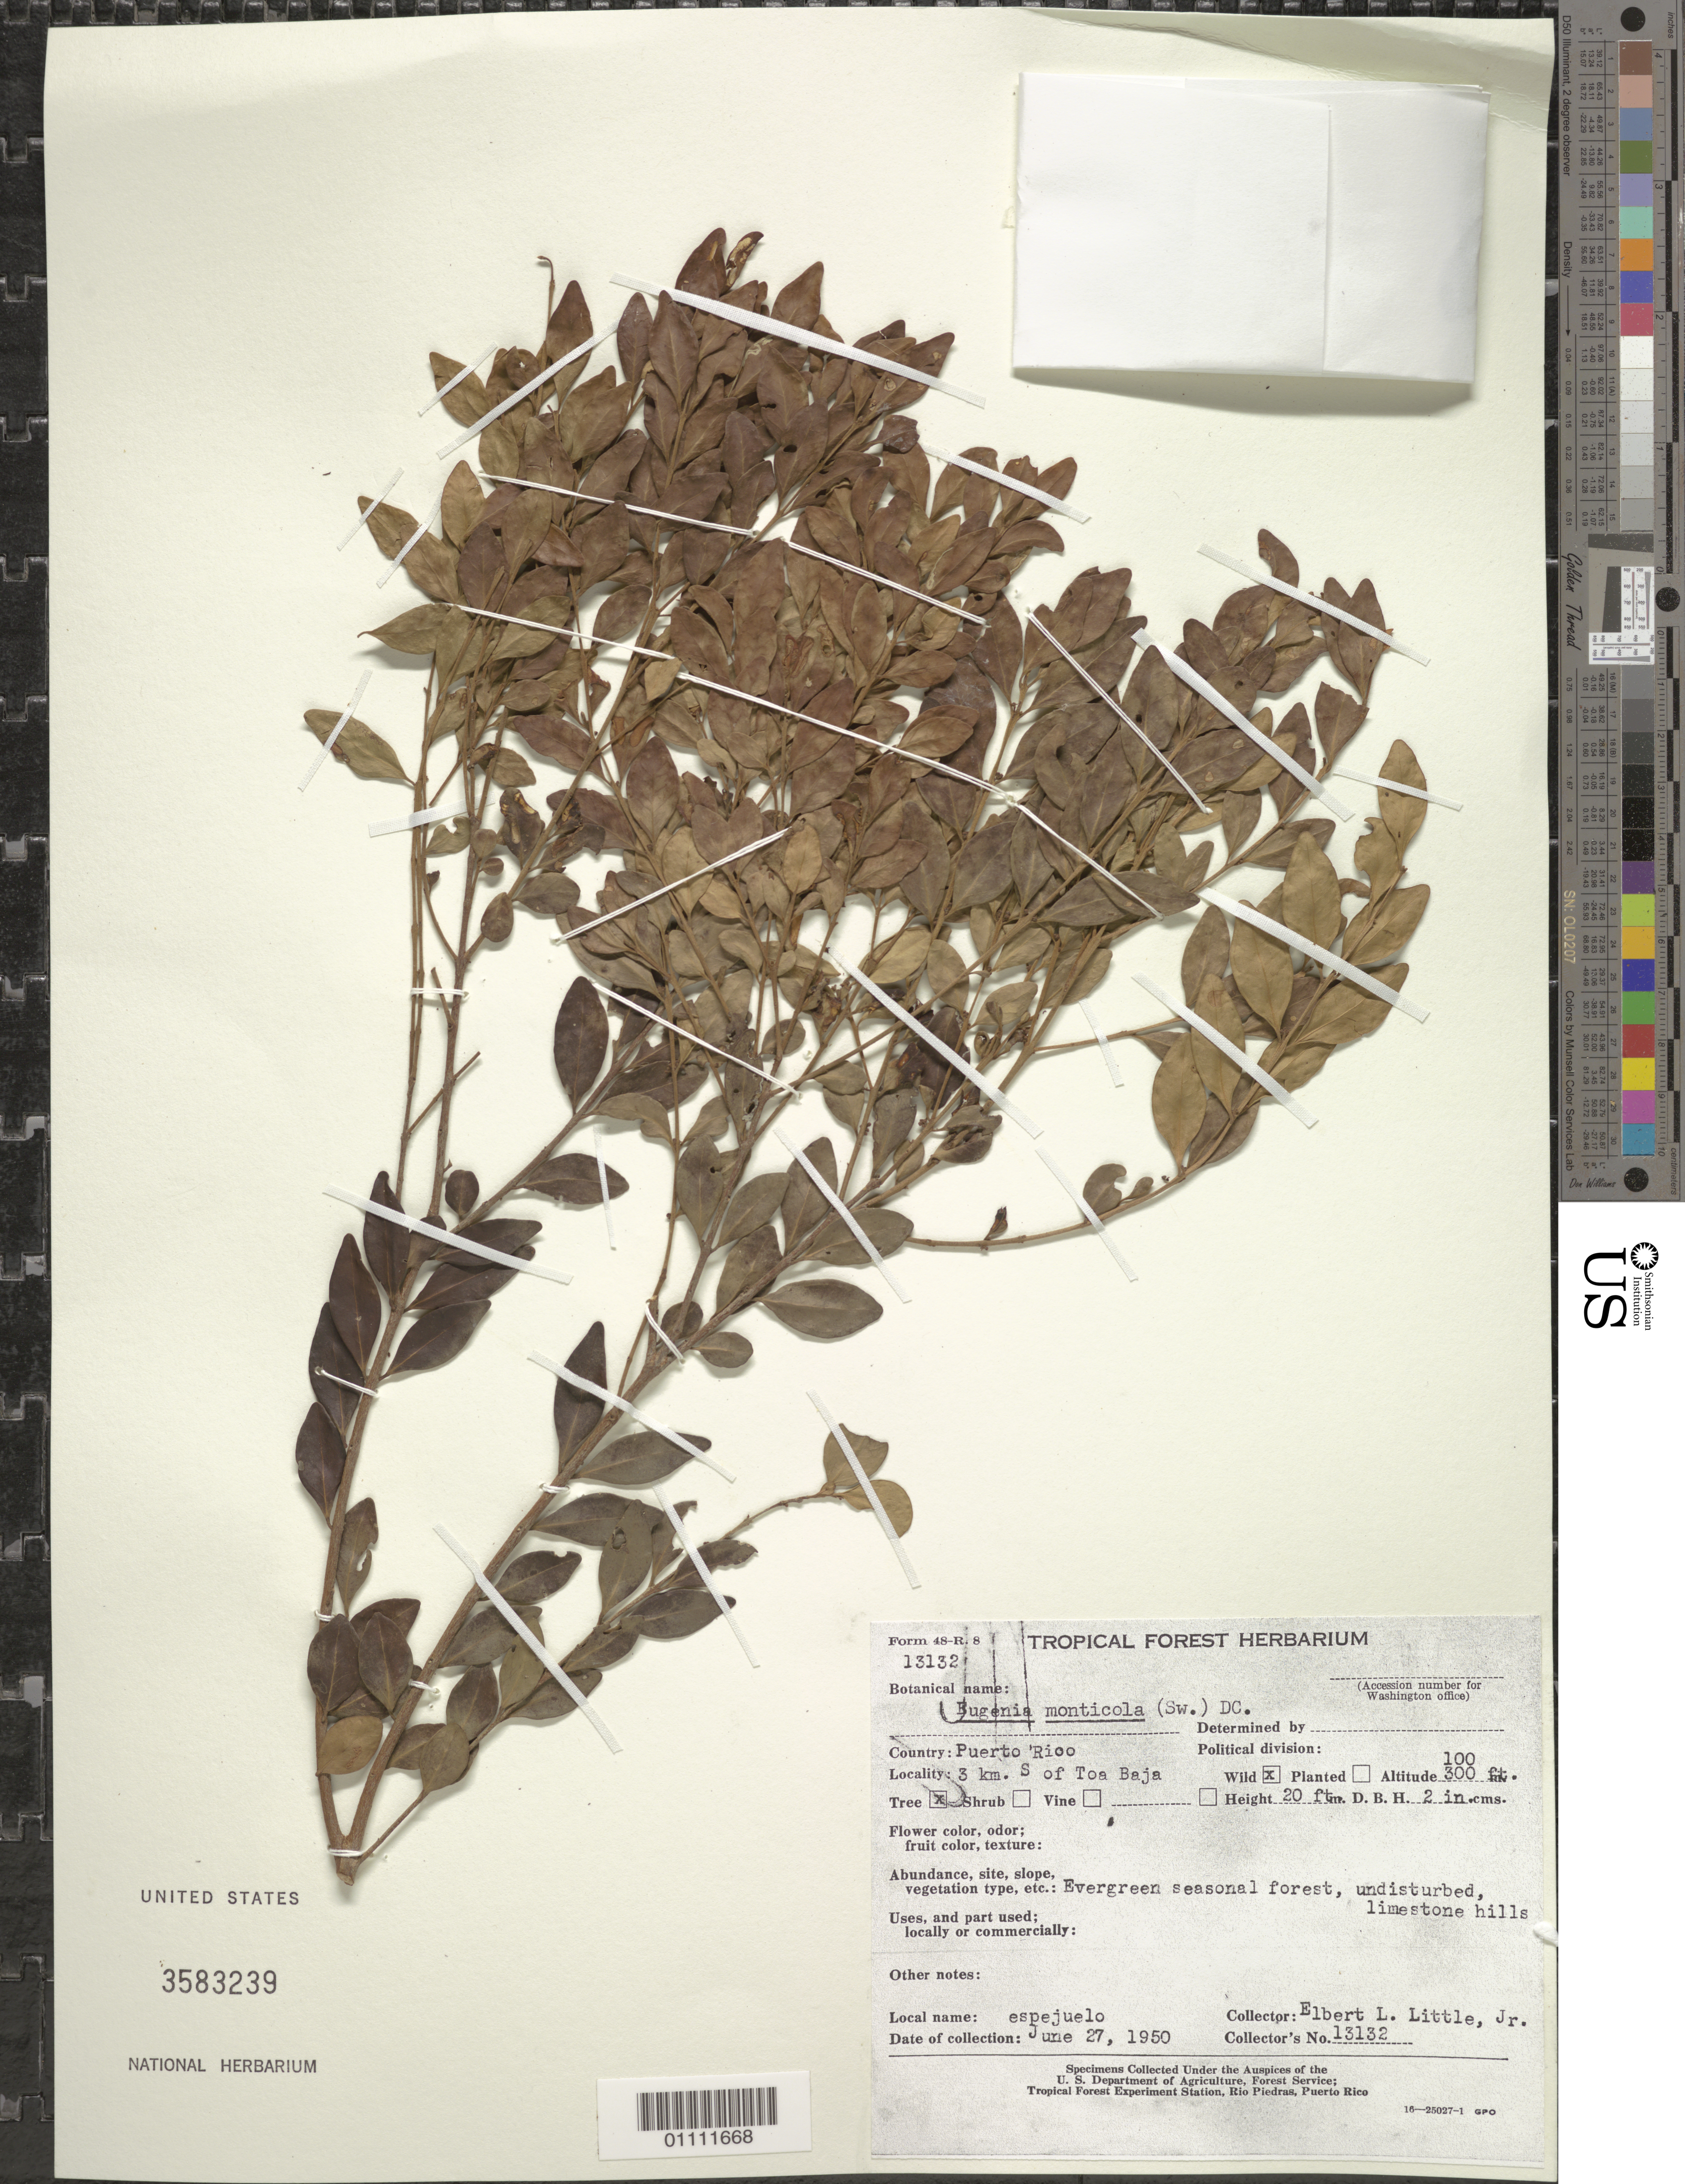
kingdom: Plantae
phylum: Tracheophyta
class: Magnoliopsida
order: Myrtales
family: Myrtaceae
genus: Eugenia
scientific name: Eugenia monticola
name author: (Sw.) DC.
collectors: E. L. Little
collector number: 13132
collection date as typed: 27 Jun 1950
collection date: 1950-06-27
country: Puerto Rico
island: Puerto Rico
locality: Toa Baja, 3 km S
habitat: Evergreen seasonal forest, undisturbed, limestone hills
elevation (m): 30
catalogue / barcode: US 3583239